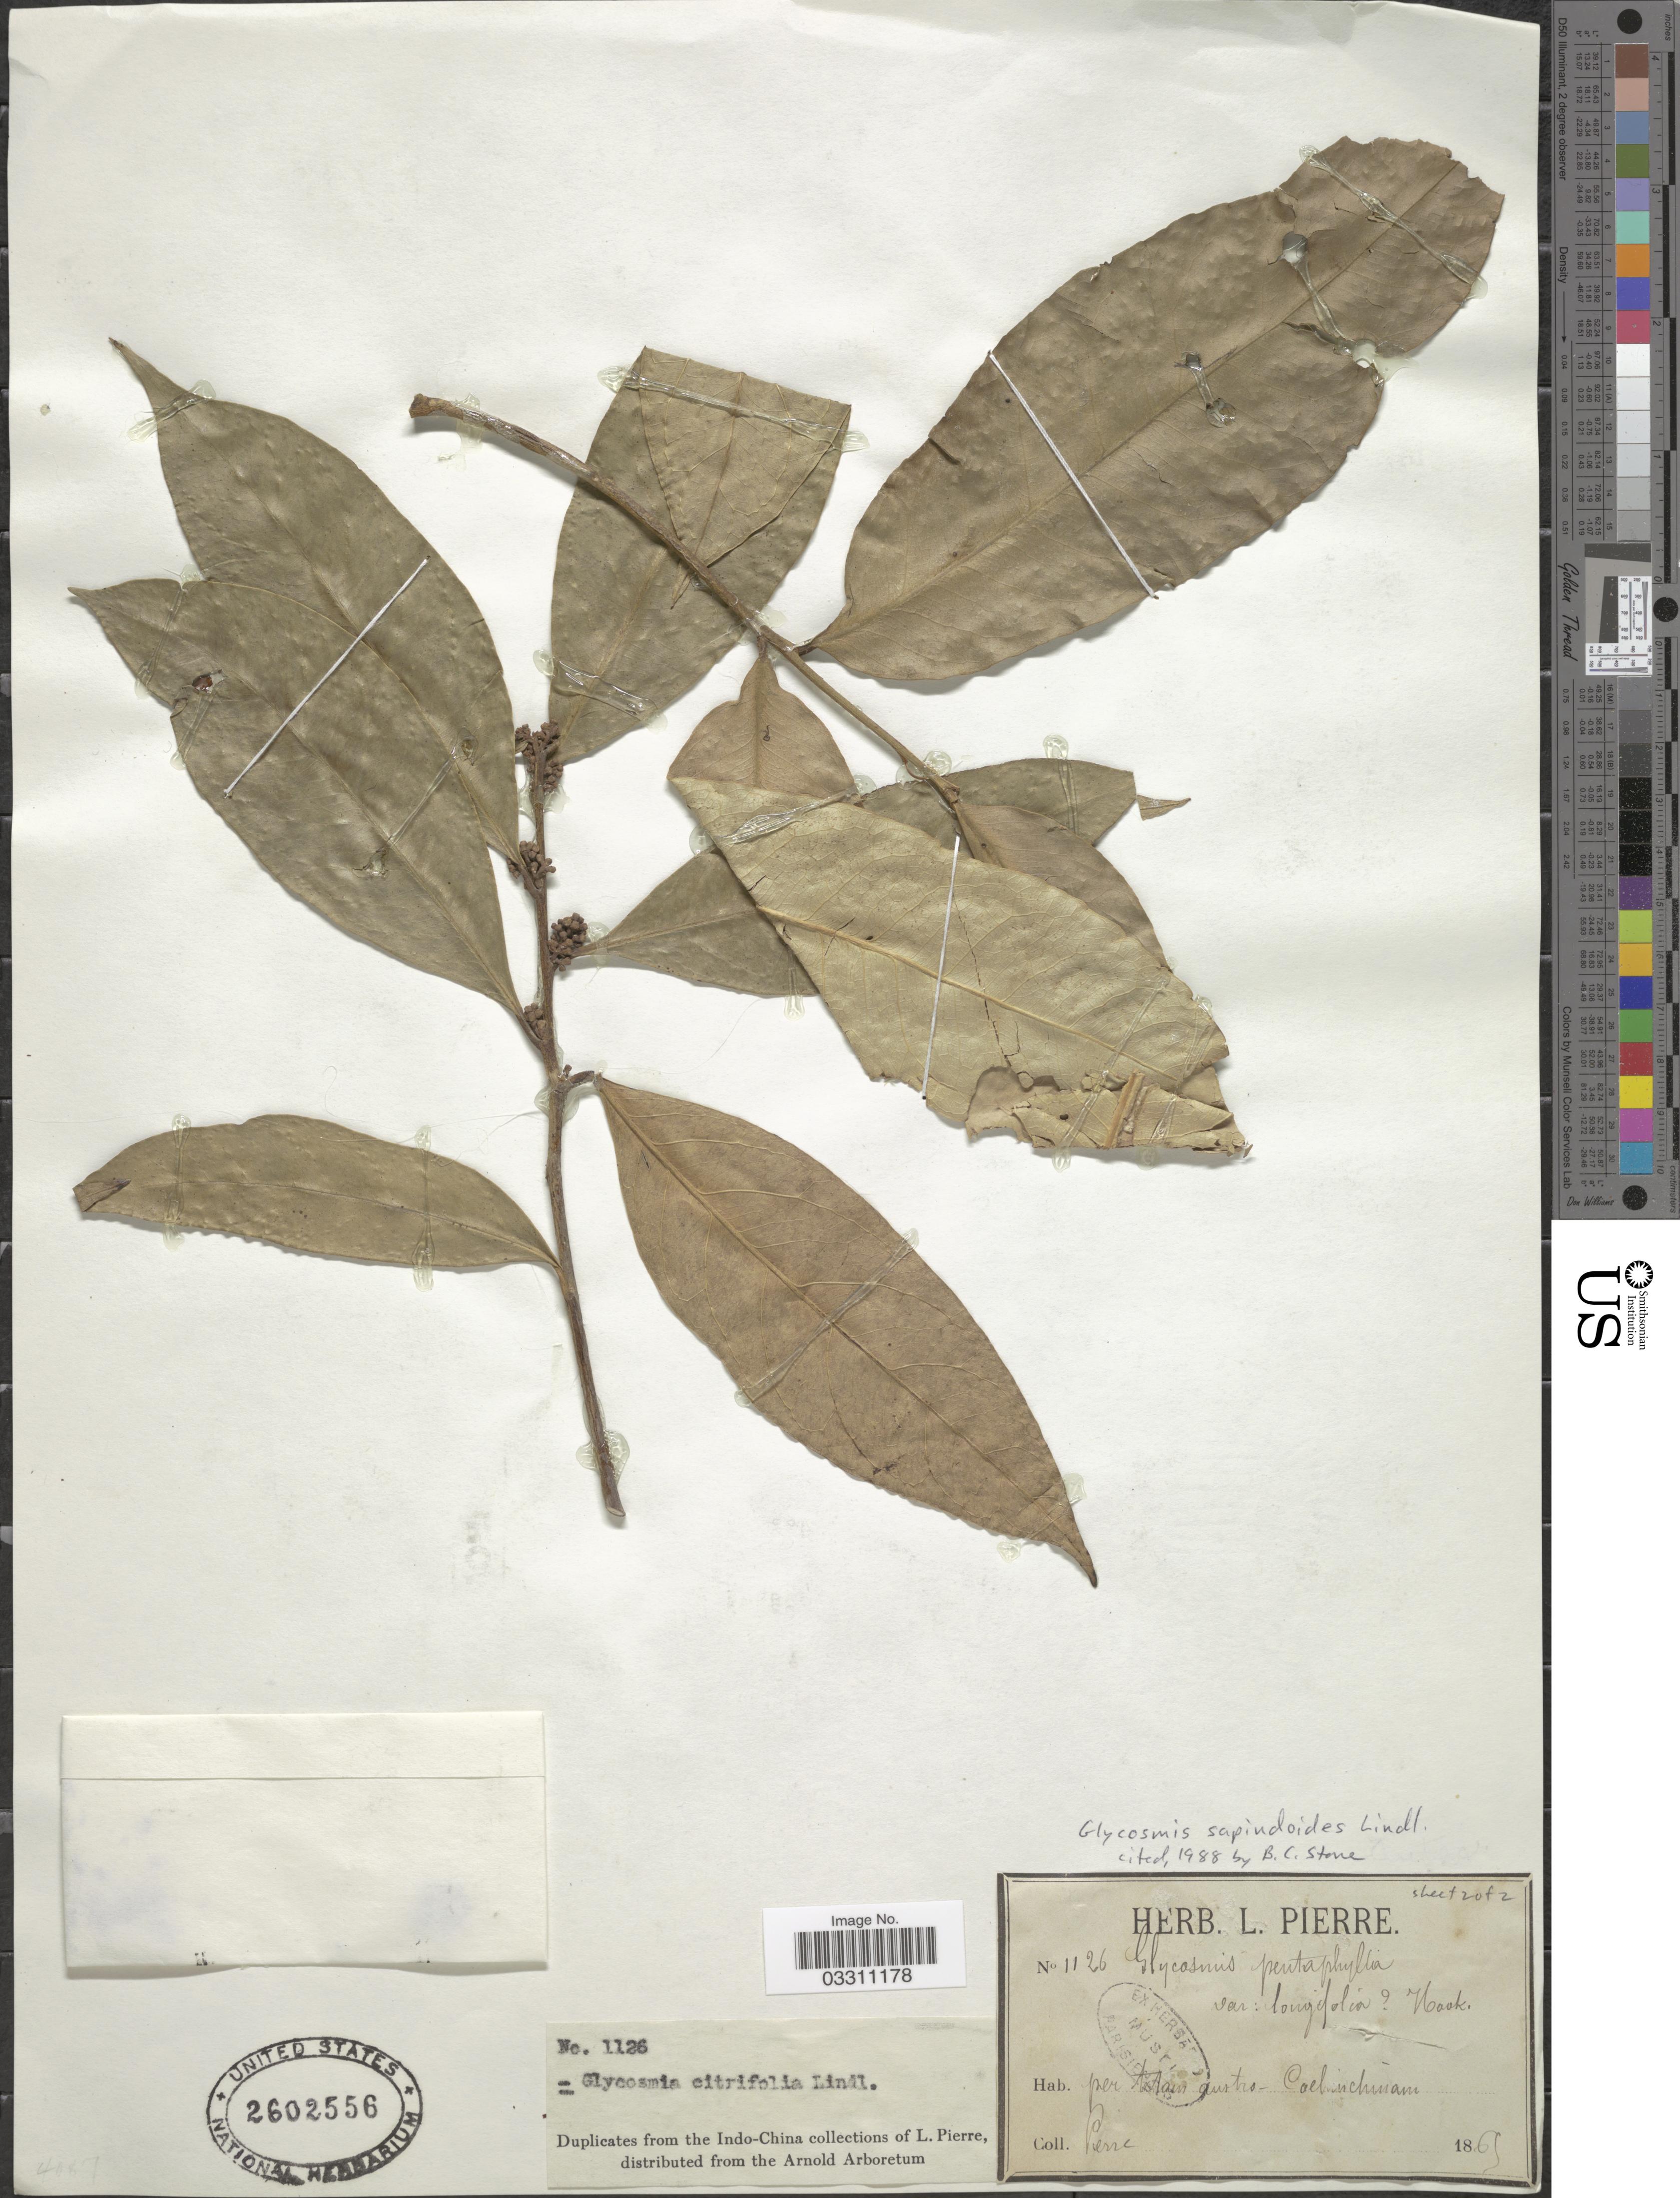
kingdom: Plantae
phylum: Tracheophyta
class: Magnoliopsida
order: Sapindales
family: Rutaceae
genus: Glycosmis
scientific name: Glycosmis sapindoides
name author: Lind & Wall.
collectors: L. Pierre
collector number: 1126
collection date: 1869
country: Vietnam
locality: Pertotam austro Cochinchinam.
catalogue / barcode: US 2602556